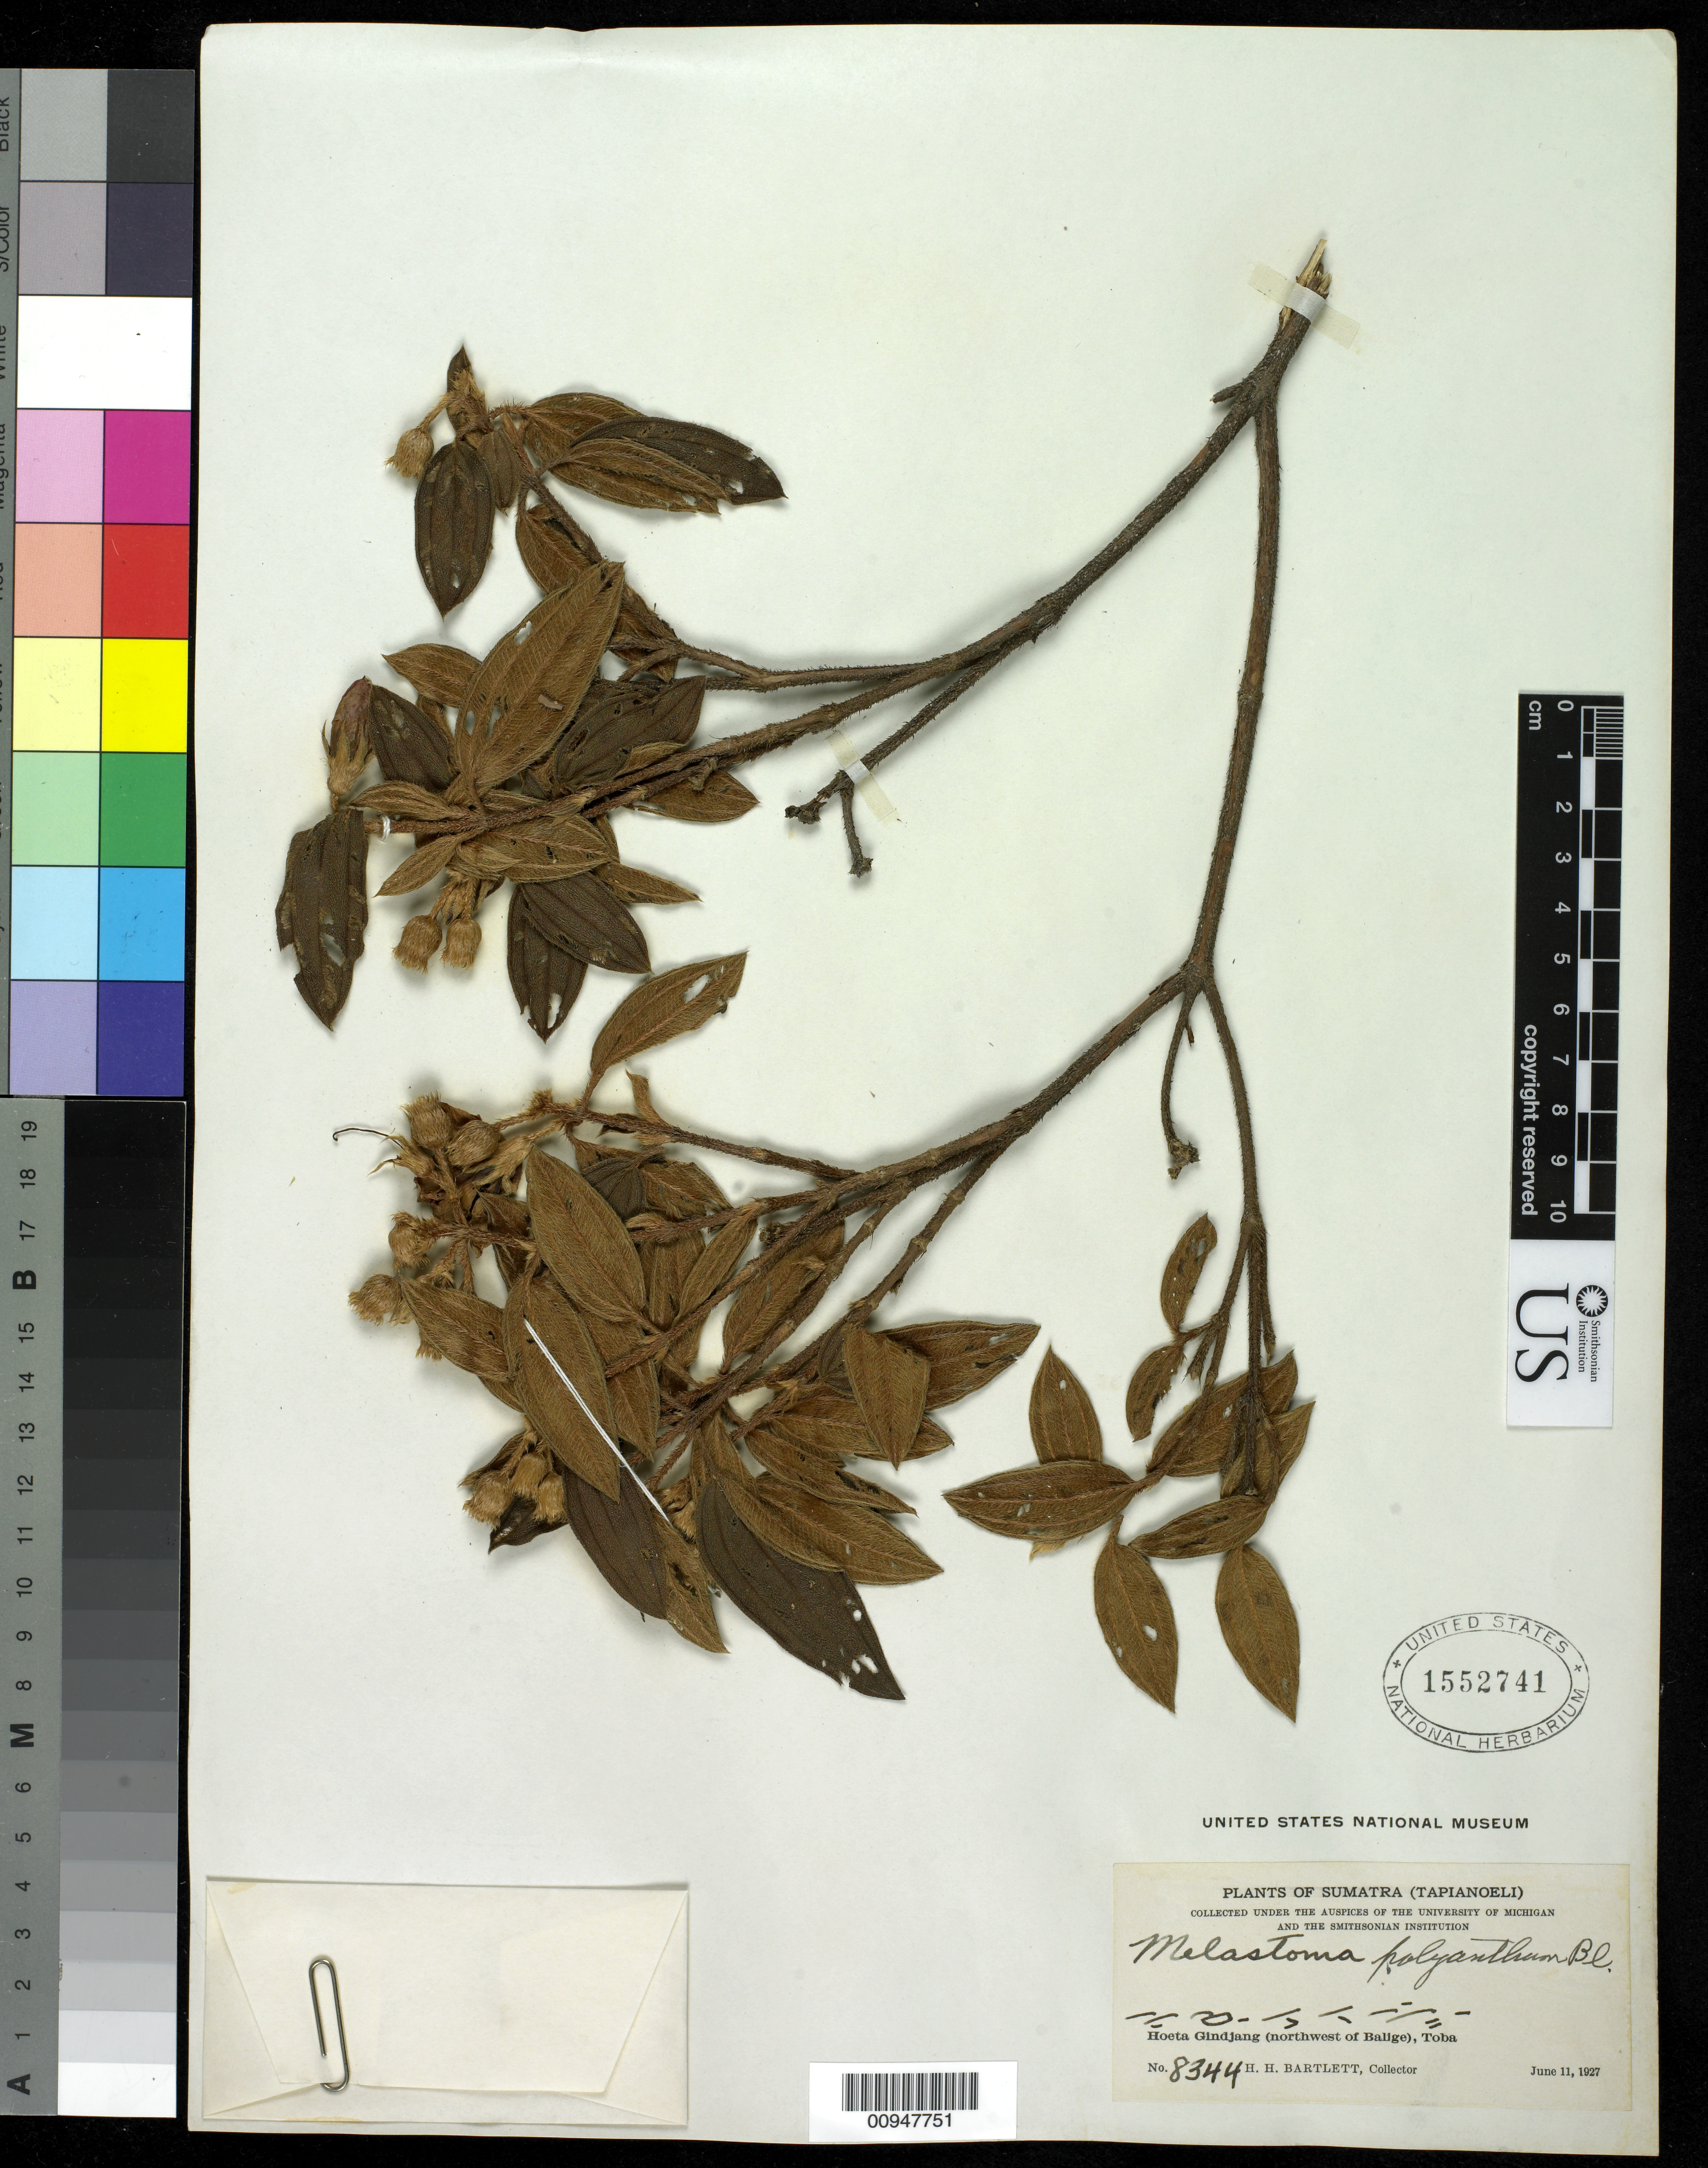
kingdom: Plantae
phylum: Tracheophyta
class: Magnoliopsida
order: Myrtales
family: Melastomataceae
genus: Melastoma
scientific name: Melastoma malabathricum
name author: L.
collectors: H. H. Bartlett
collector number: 8344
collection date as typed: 11 Jun 1927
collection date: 1927-06-11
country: Indonesia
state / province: Sumatra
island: Sumatra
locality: Sumatra (Tapianoeli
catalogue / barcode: US 1552741